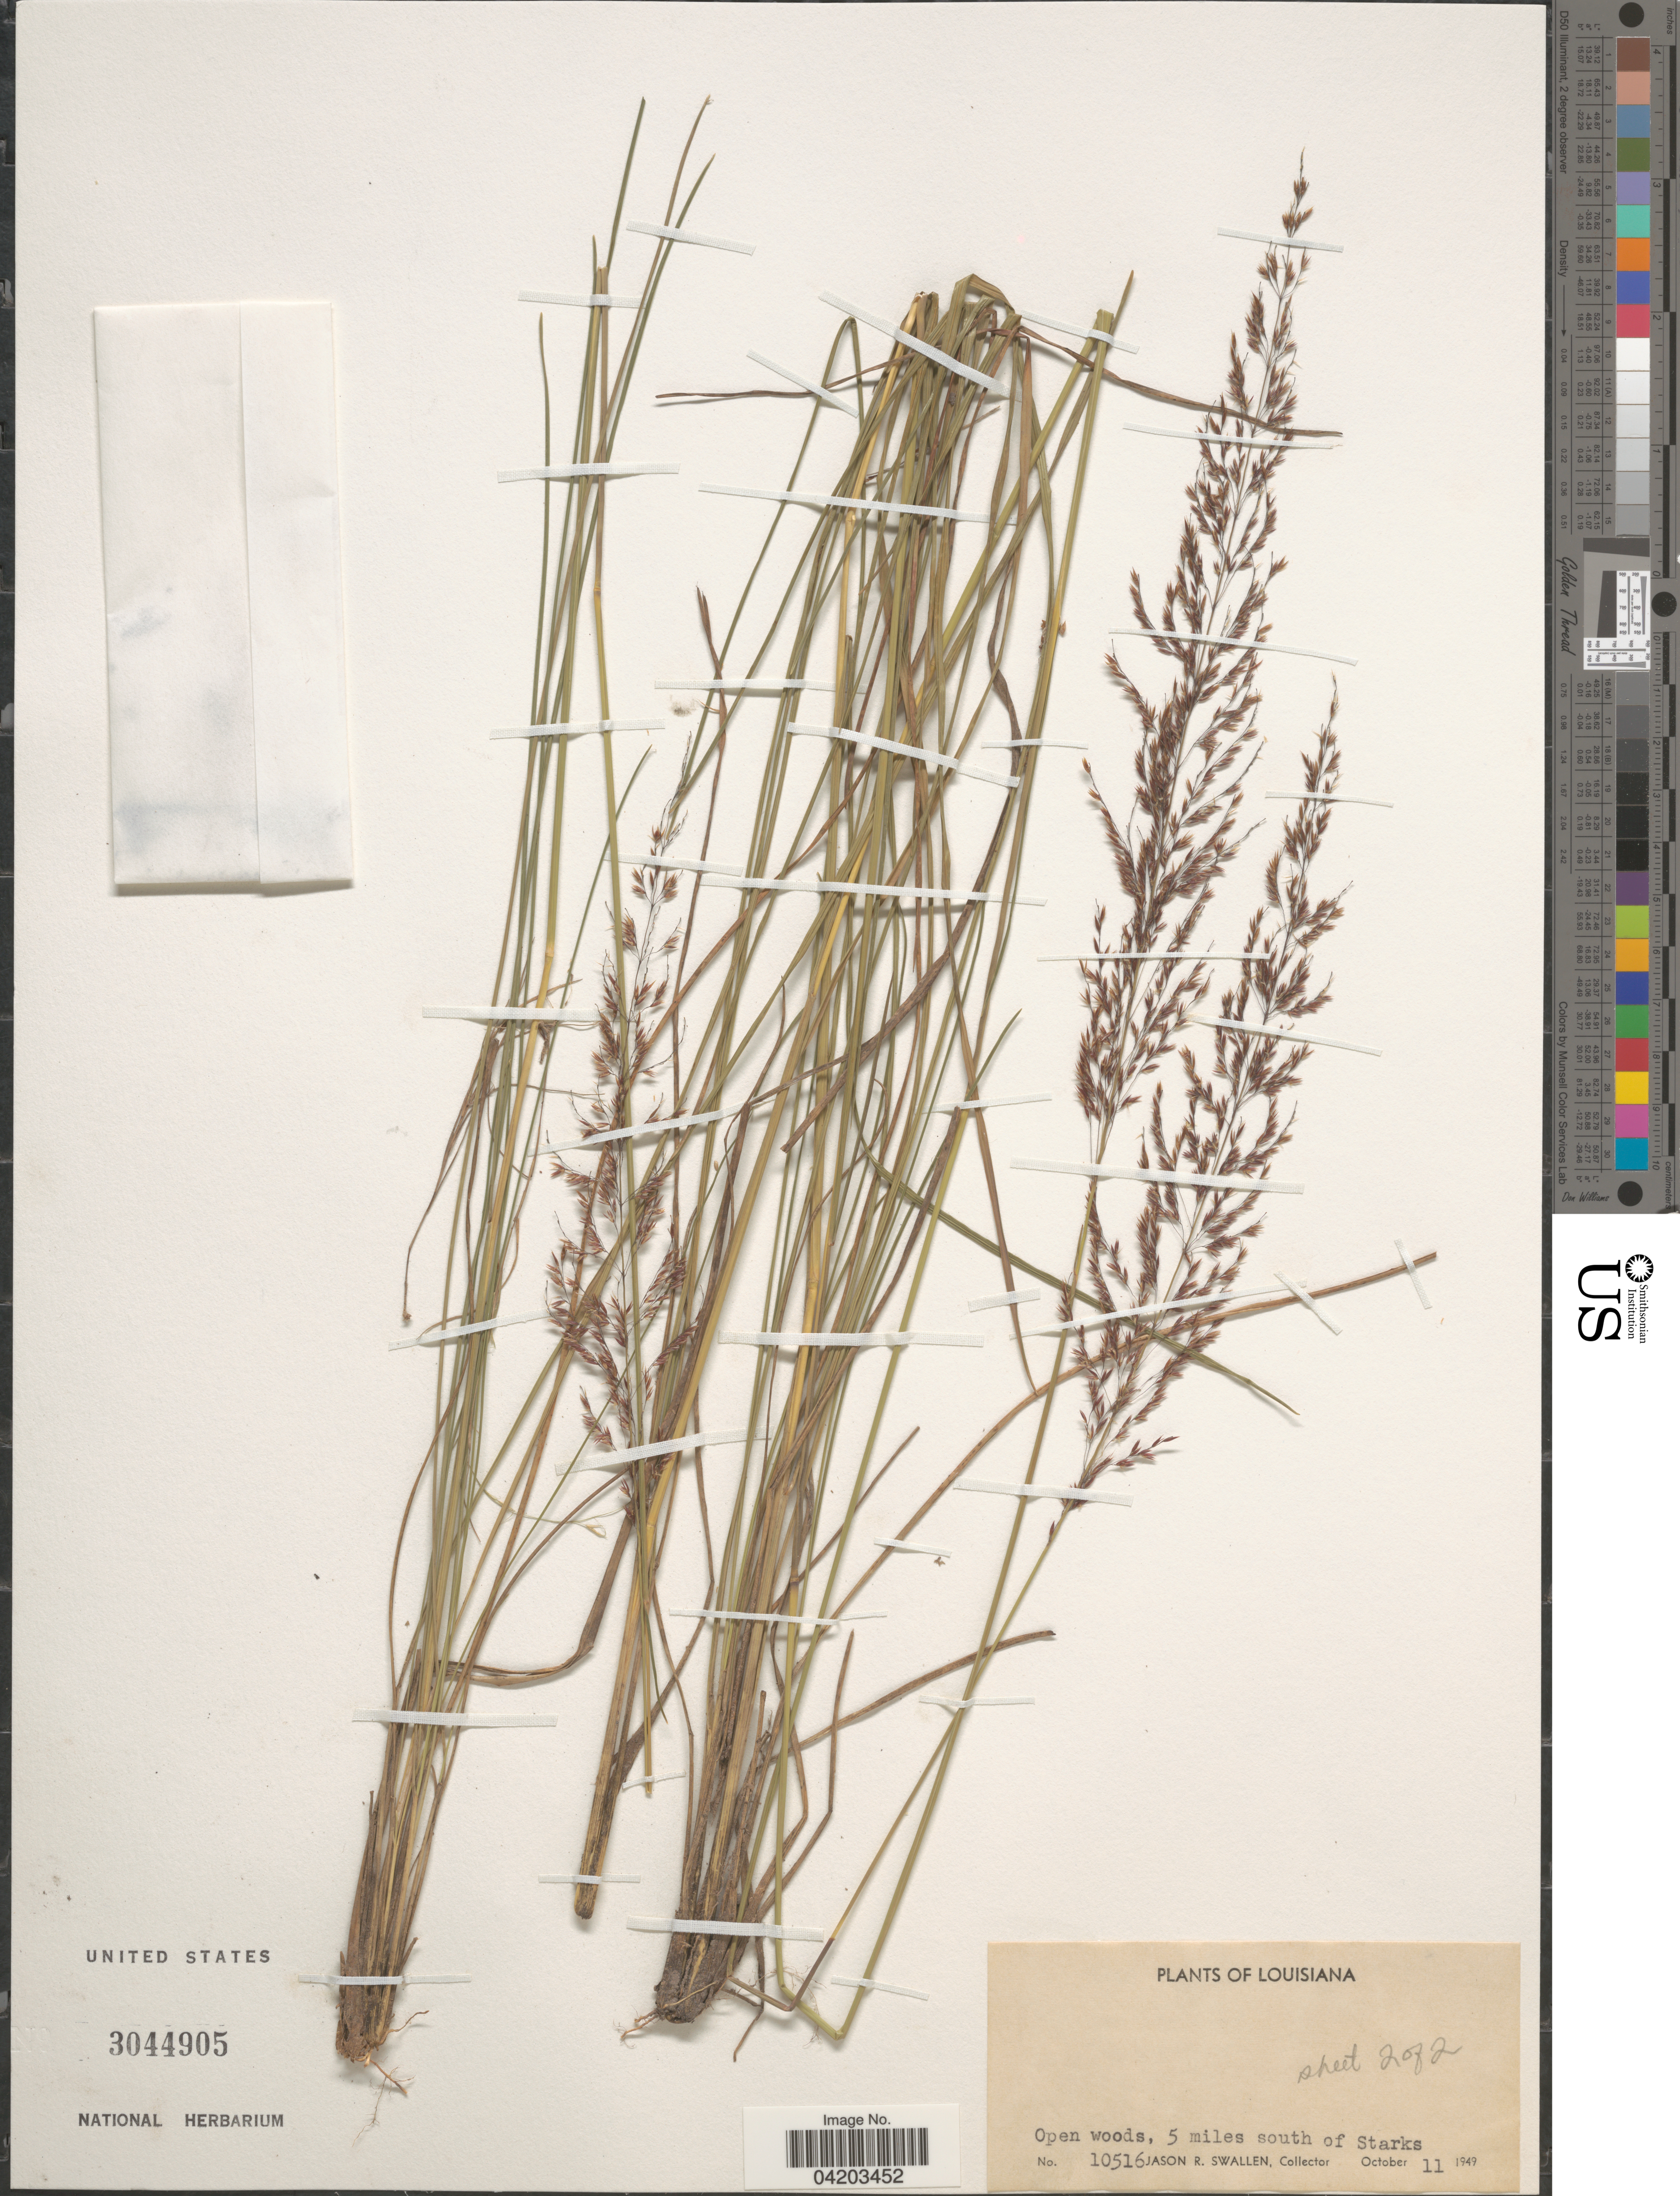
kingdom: Plantae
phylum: Tracheophyta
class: Liliopsida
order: Poales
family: Poaceae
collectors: J. R. Swallen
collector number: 10516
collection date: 1949-10-11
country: United States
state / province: Louisiana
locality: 5 miles south of Starks.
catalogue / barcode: US 3044905